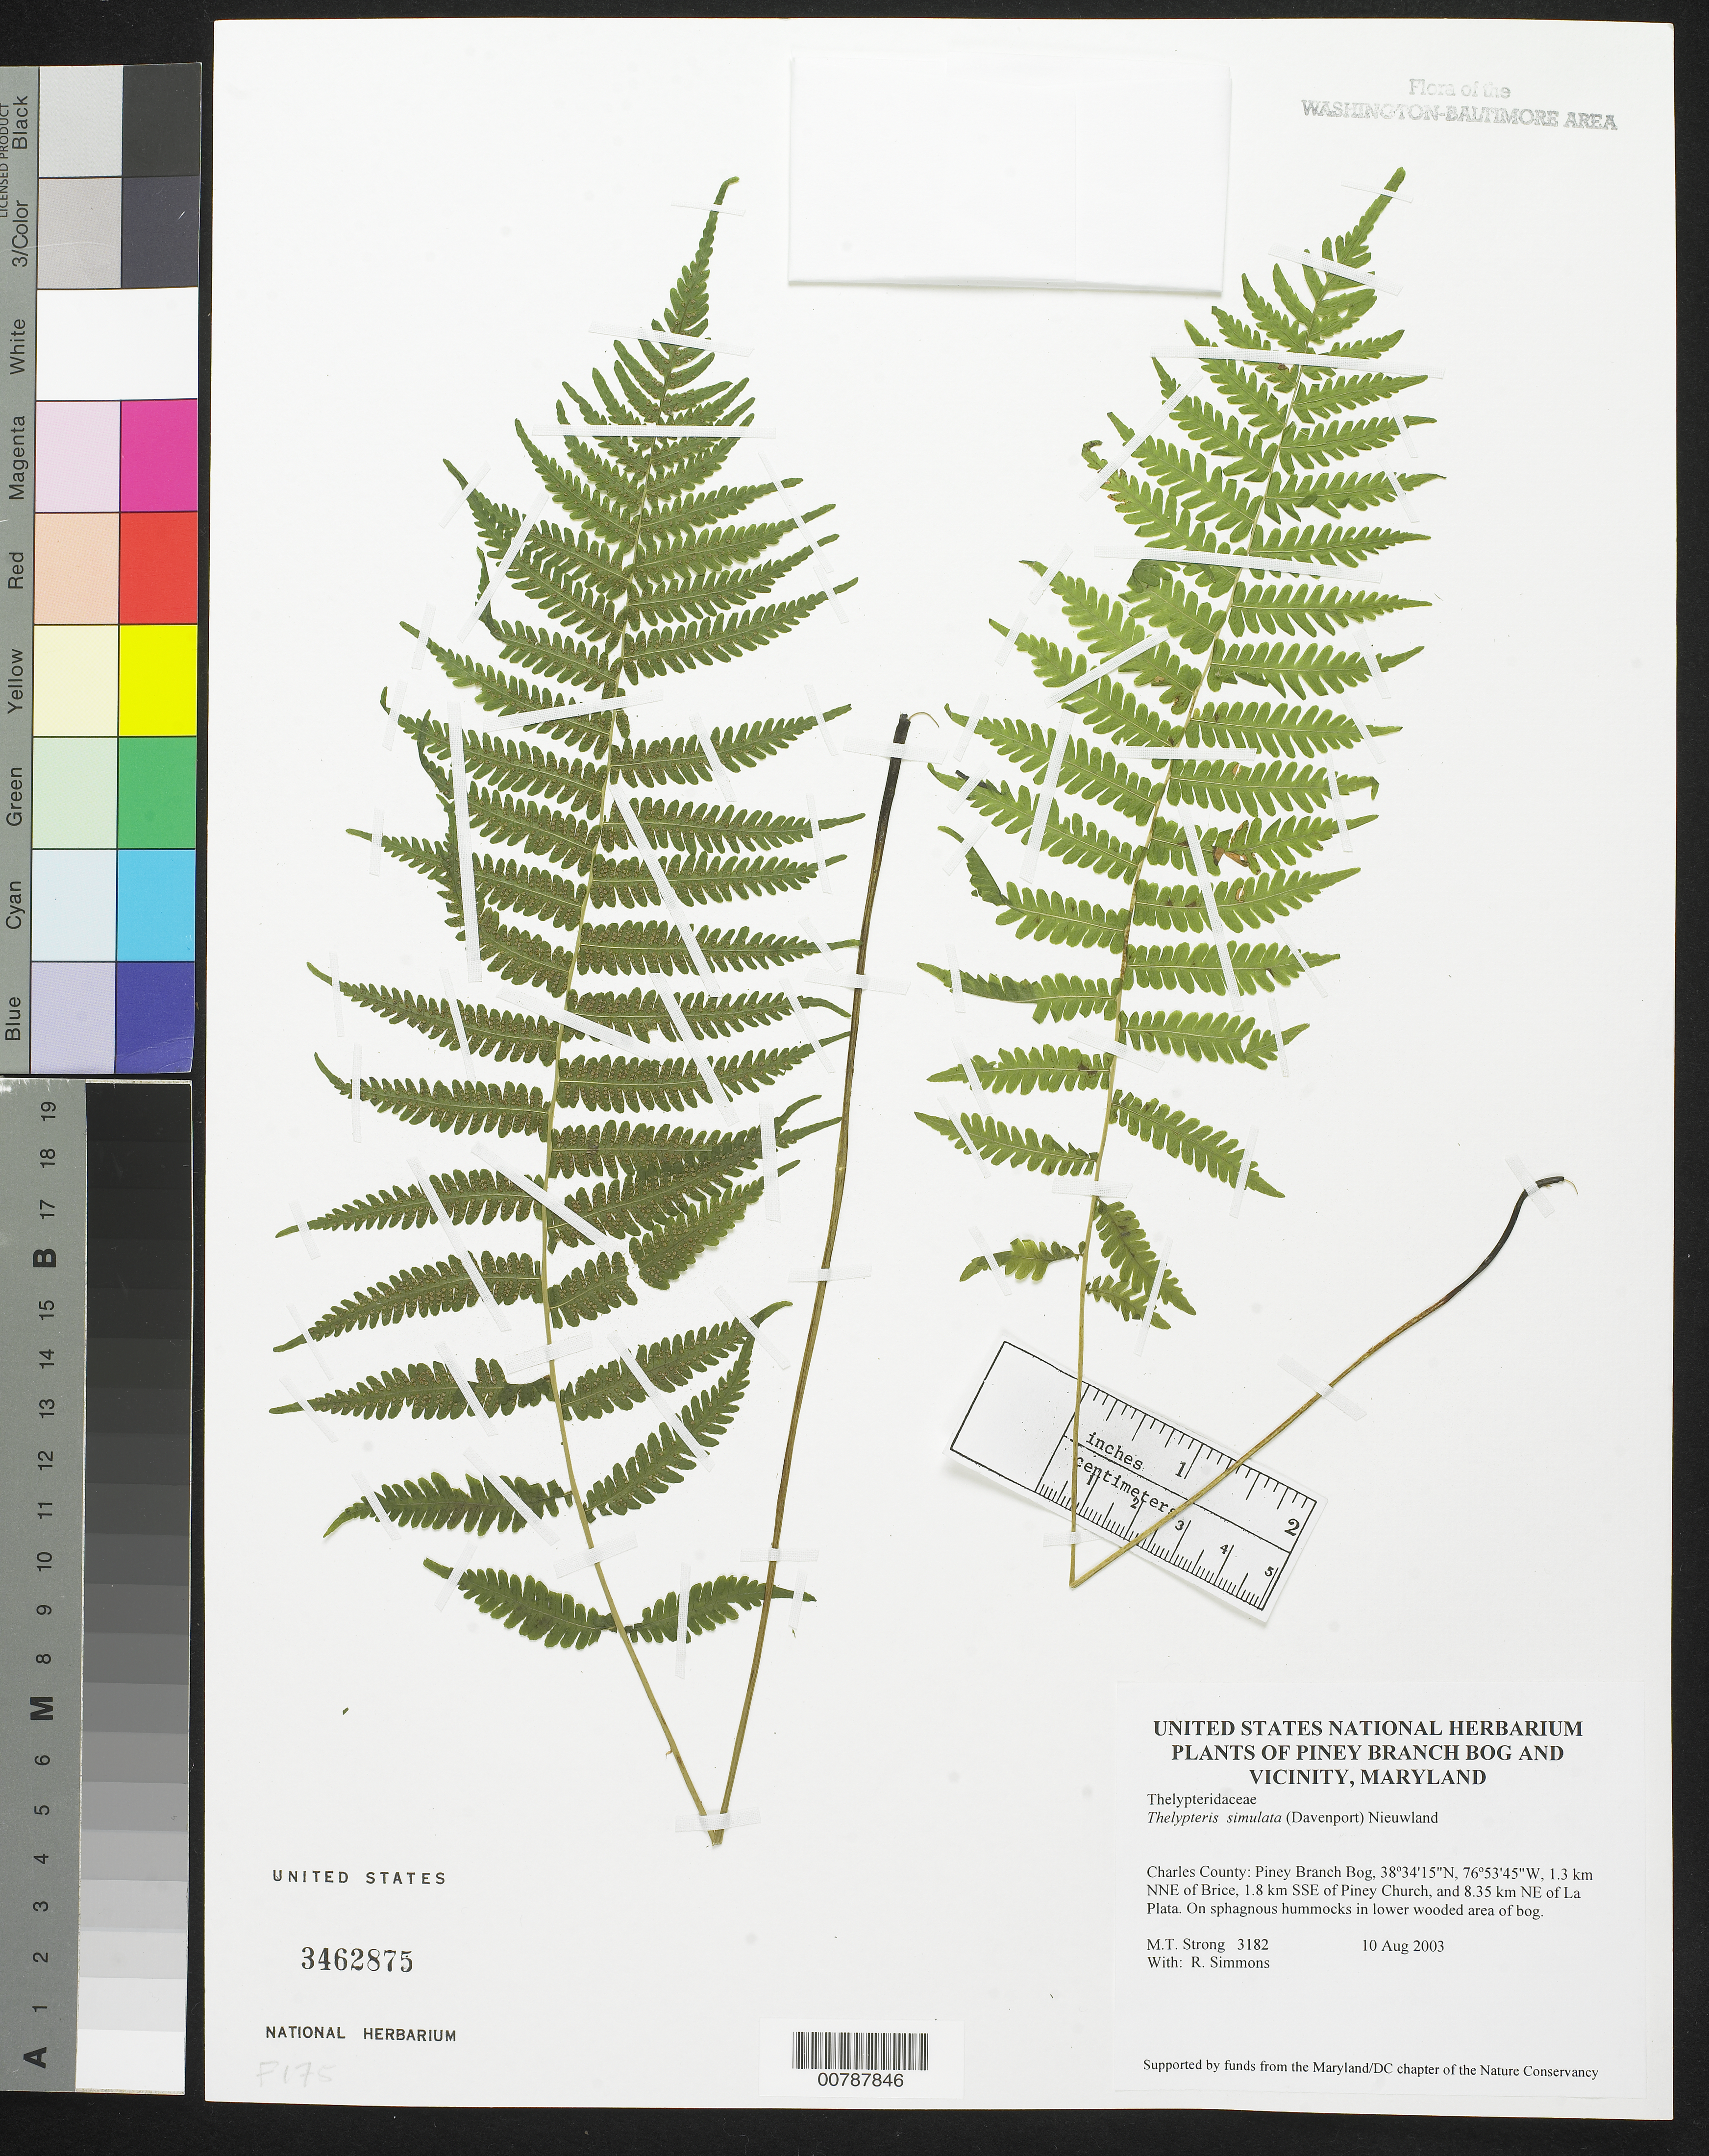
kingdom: Plantae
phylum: Tracheophyta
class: Polypodiopsida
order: Polypodiales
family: Thelypteridaceae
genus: Parathelypteris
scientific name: Parathelypteris simulata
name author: (Davenp.) Holttum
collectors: M. T. Strong & R. H. Simmons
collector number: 3182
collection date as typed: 10 Aug 2003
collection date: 2003-08-10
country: United States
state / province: Maryland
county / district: Charles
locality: Piney Branch Bog, 1.3 km NNE of Brice, 1.8 km SSE of Piney Church, and 8.35 km NE of La Plata.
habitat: On sphagnous hummocks in lower wooded area of bog.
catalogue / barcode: US 3462875